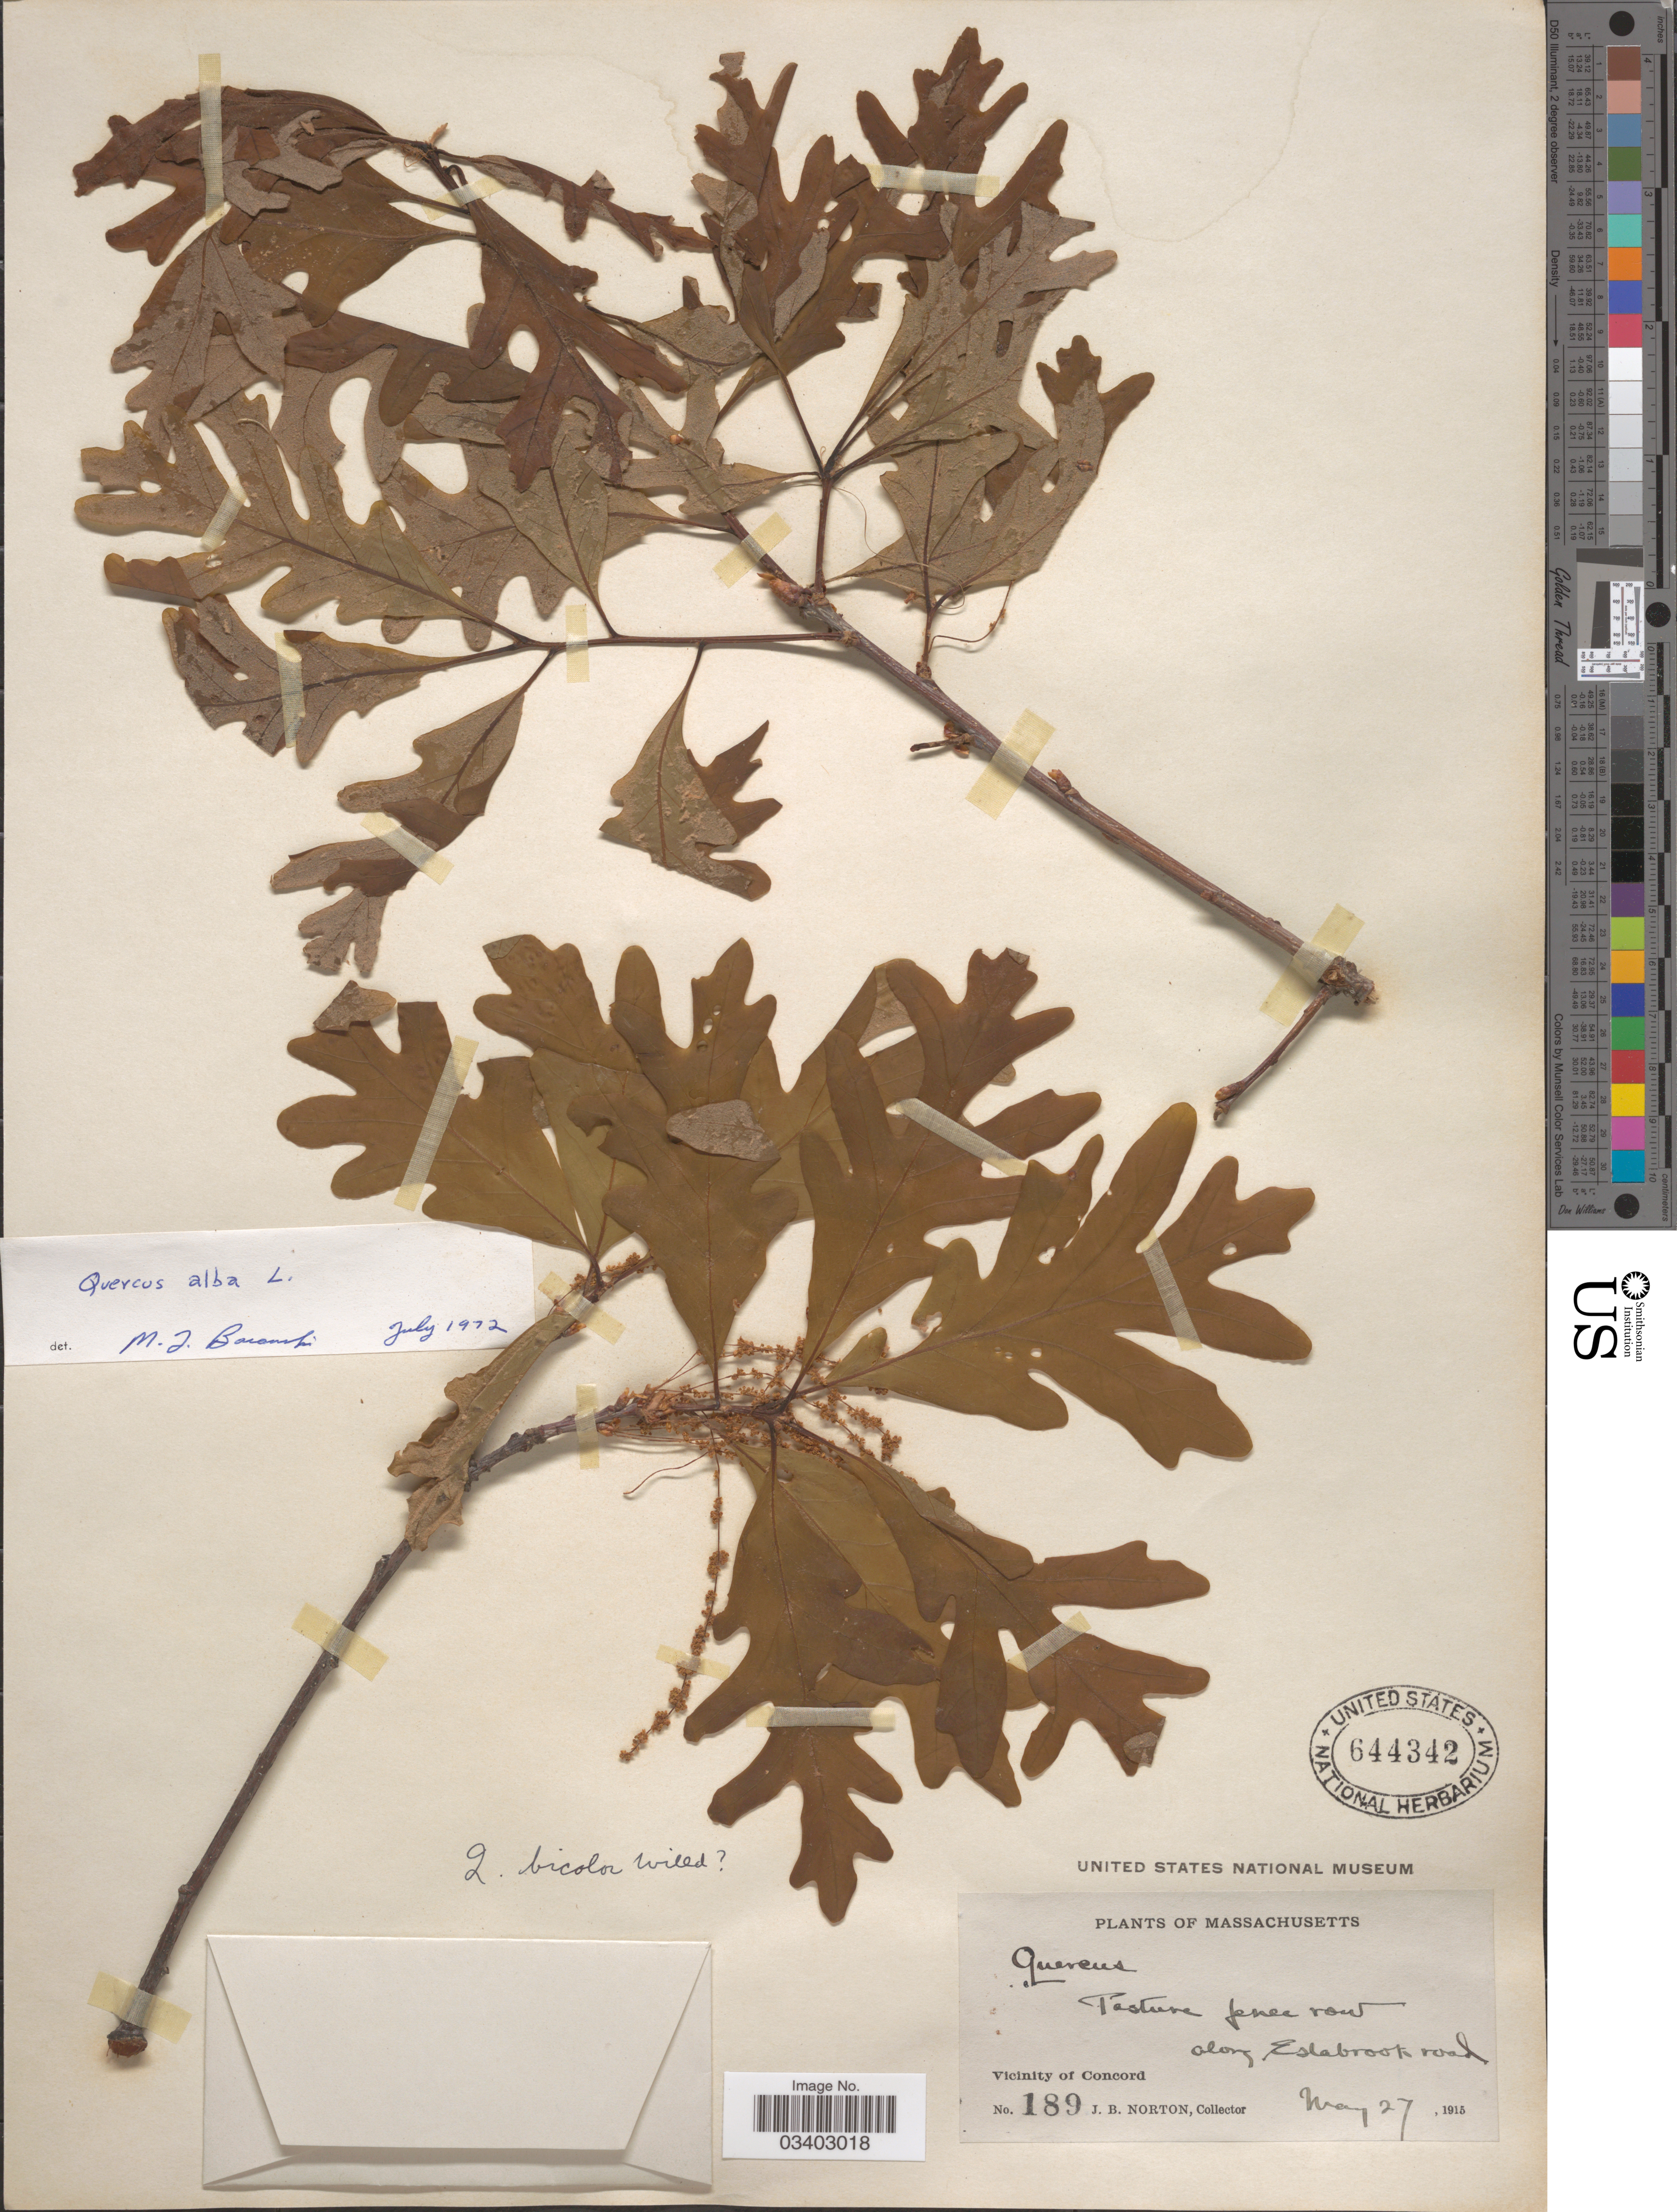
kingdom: Plantae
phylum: Tracheophyta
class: Magnoliopsida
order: Fagales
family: Fagaceae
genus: Quercus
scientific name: Quercus alba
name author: L.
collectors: J. B. Norton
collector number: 189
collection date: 1915-05-27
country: United States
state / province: Massachusetts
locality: Pasture fence row along Estabrook road. Vicinity of Concord.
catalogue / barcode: US 644342